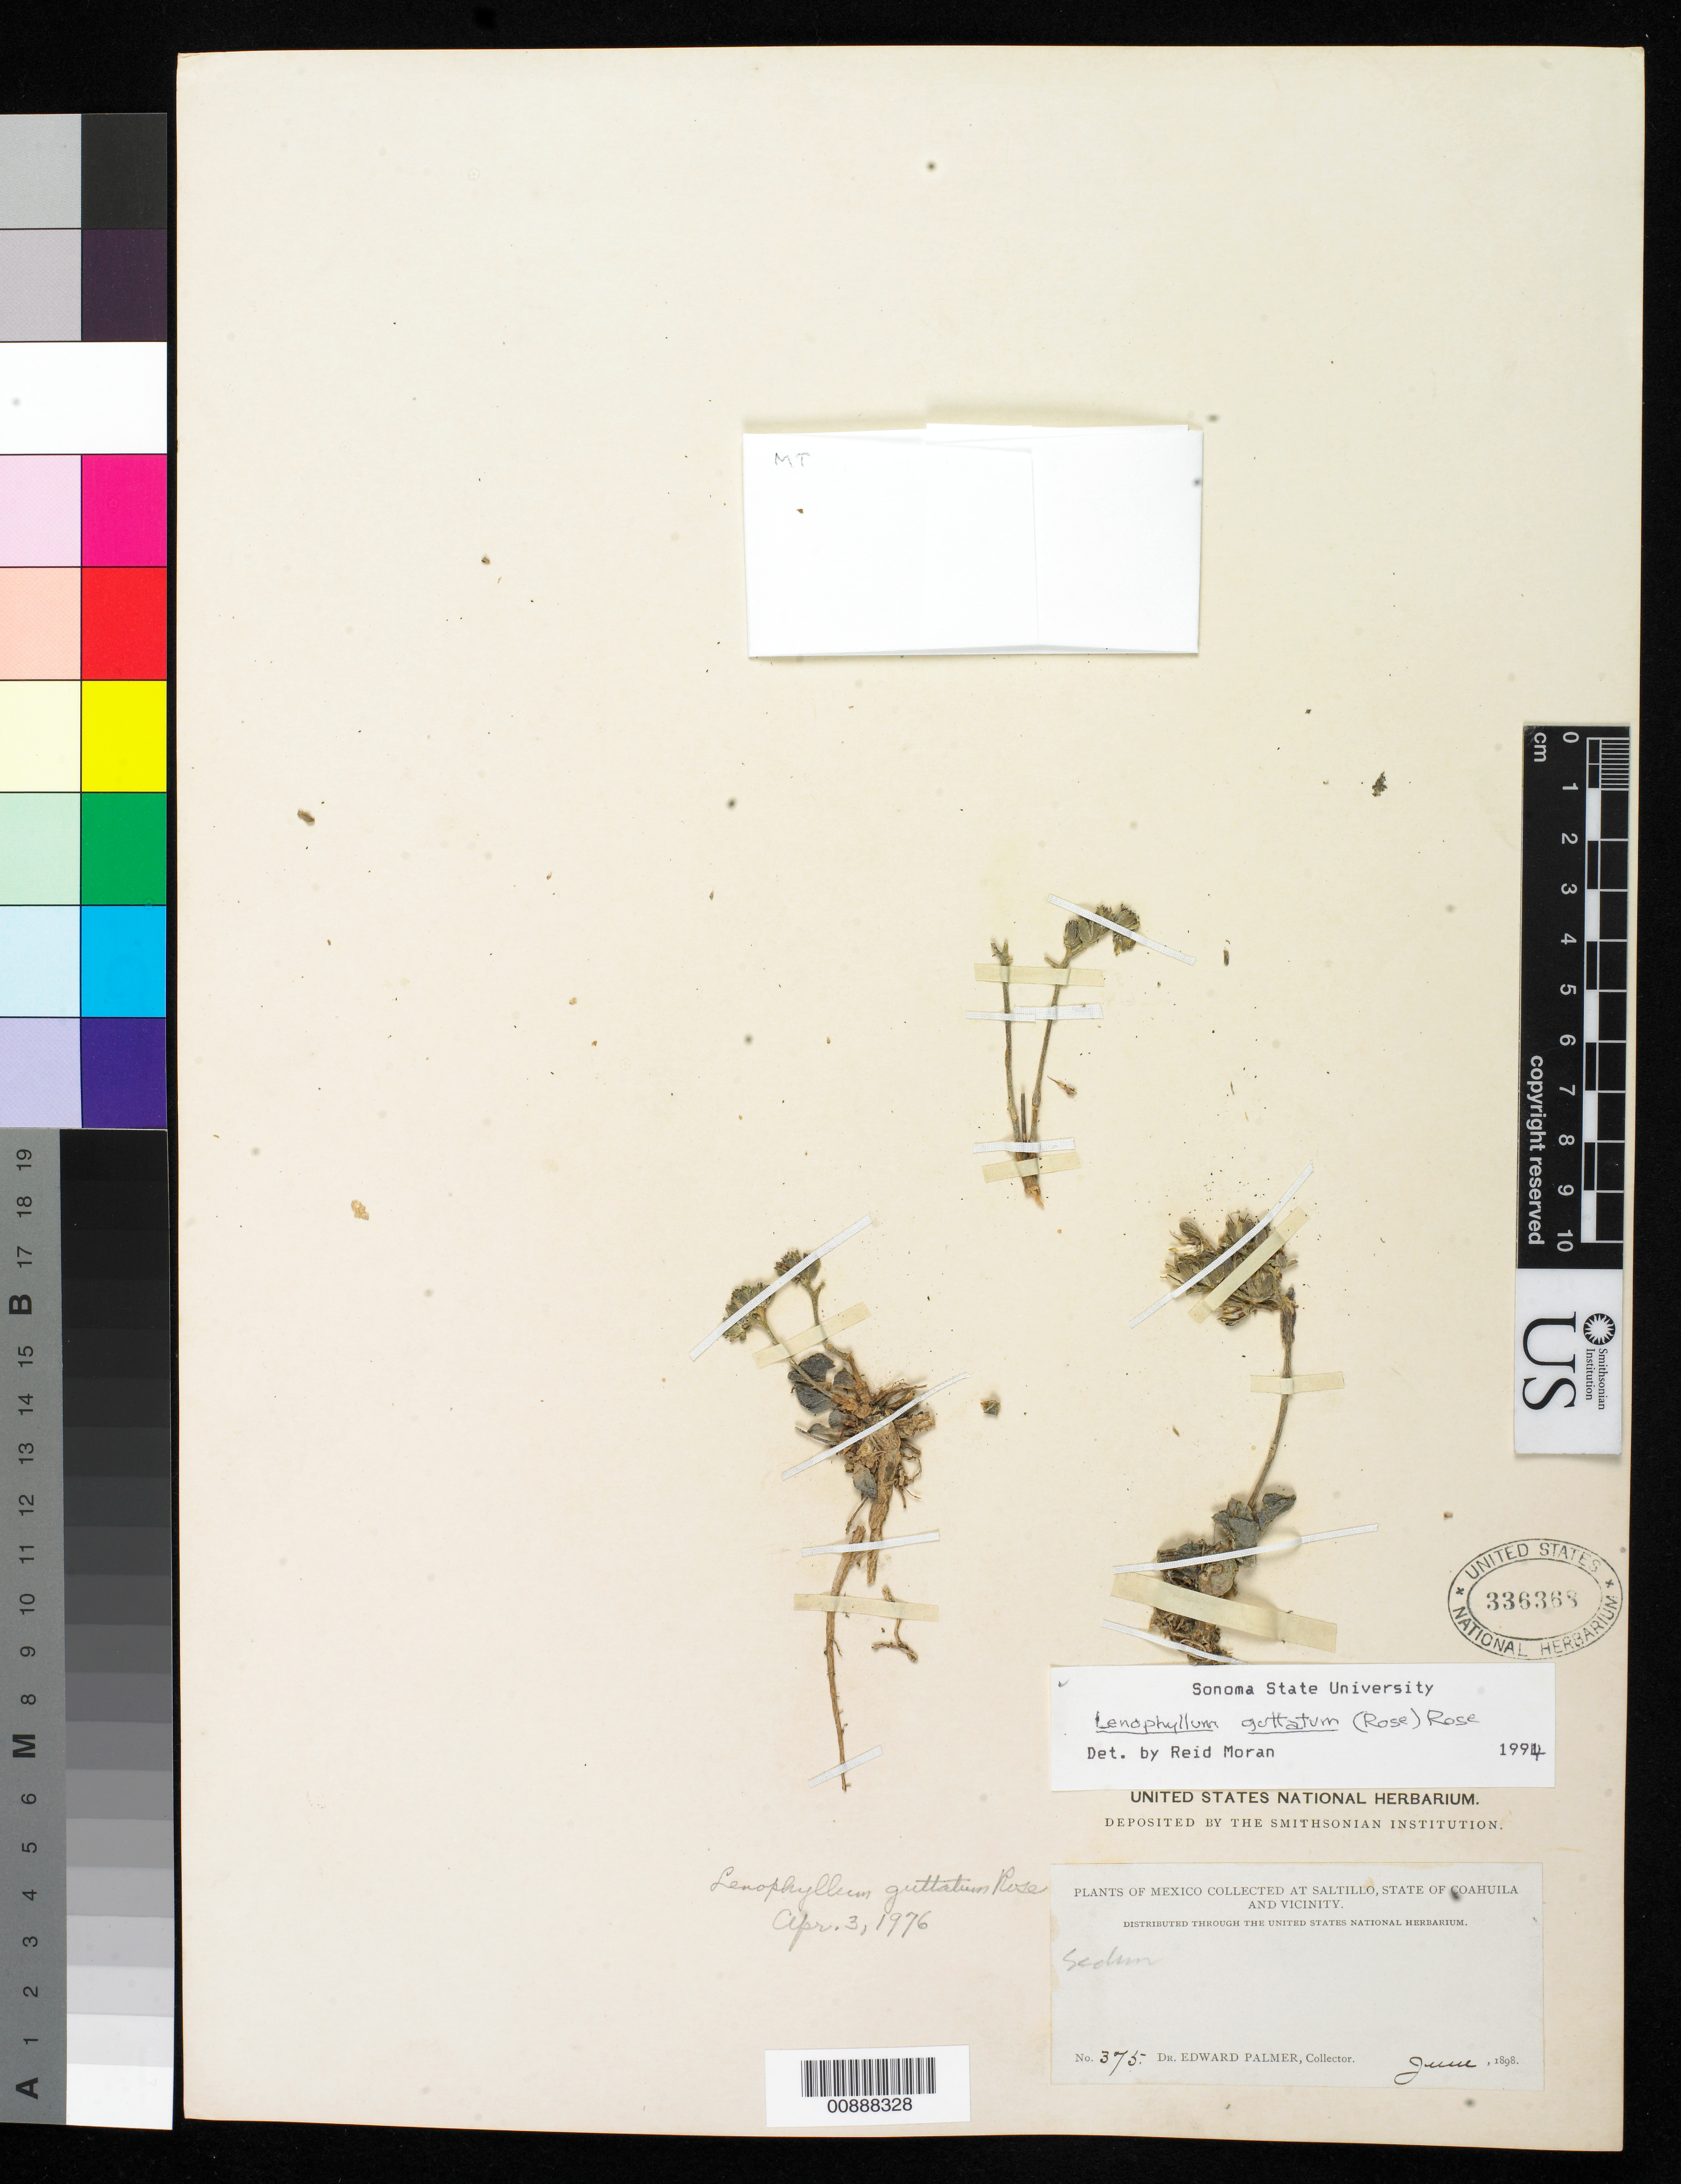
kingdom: Plantae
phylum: Tracheophyta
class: Magnoliopsida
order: Saxifragales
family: Crassulaceae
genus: Lenophyllum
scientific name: Lenophyllum guttatum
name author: (Rose) Rose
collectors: E. Palmer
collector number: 375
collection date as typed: Jun 1898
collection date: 1898-06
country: Mexico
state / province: Coahuila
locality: Saltillo, Coahuila and vicinity.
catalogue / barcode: US 336368